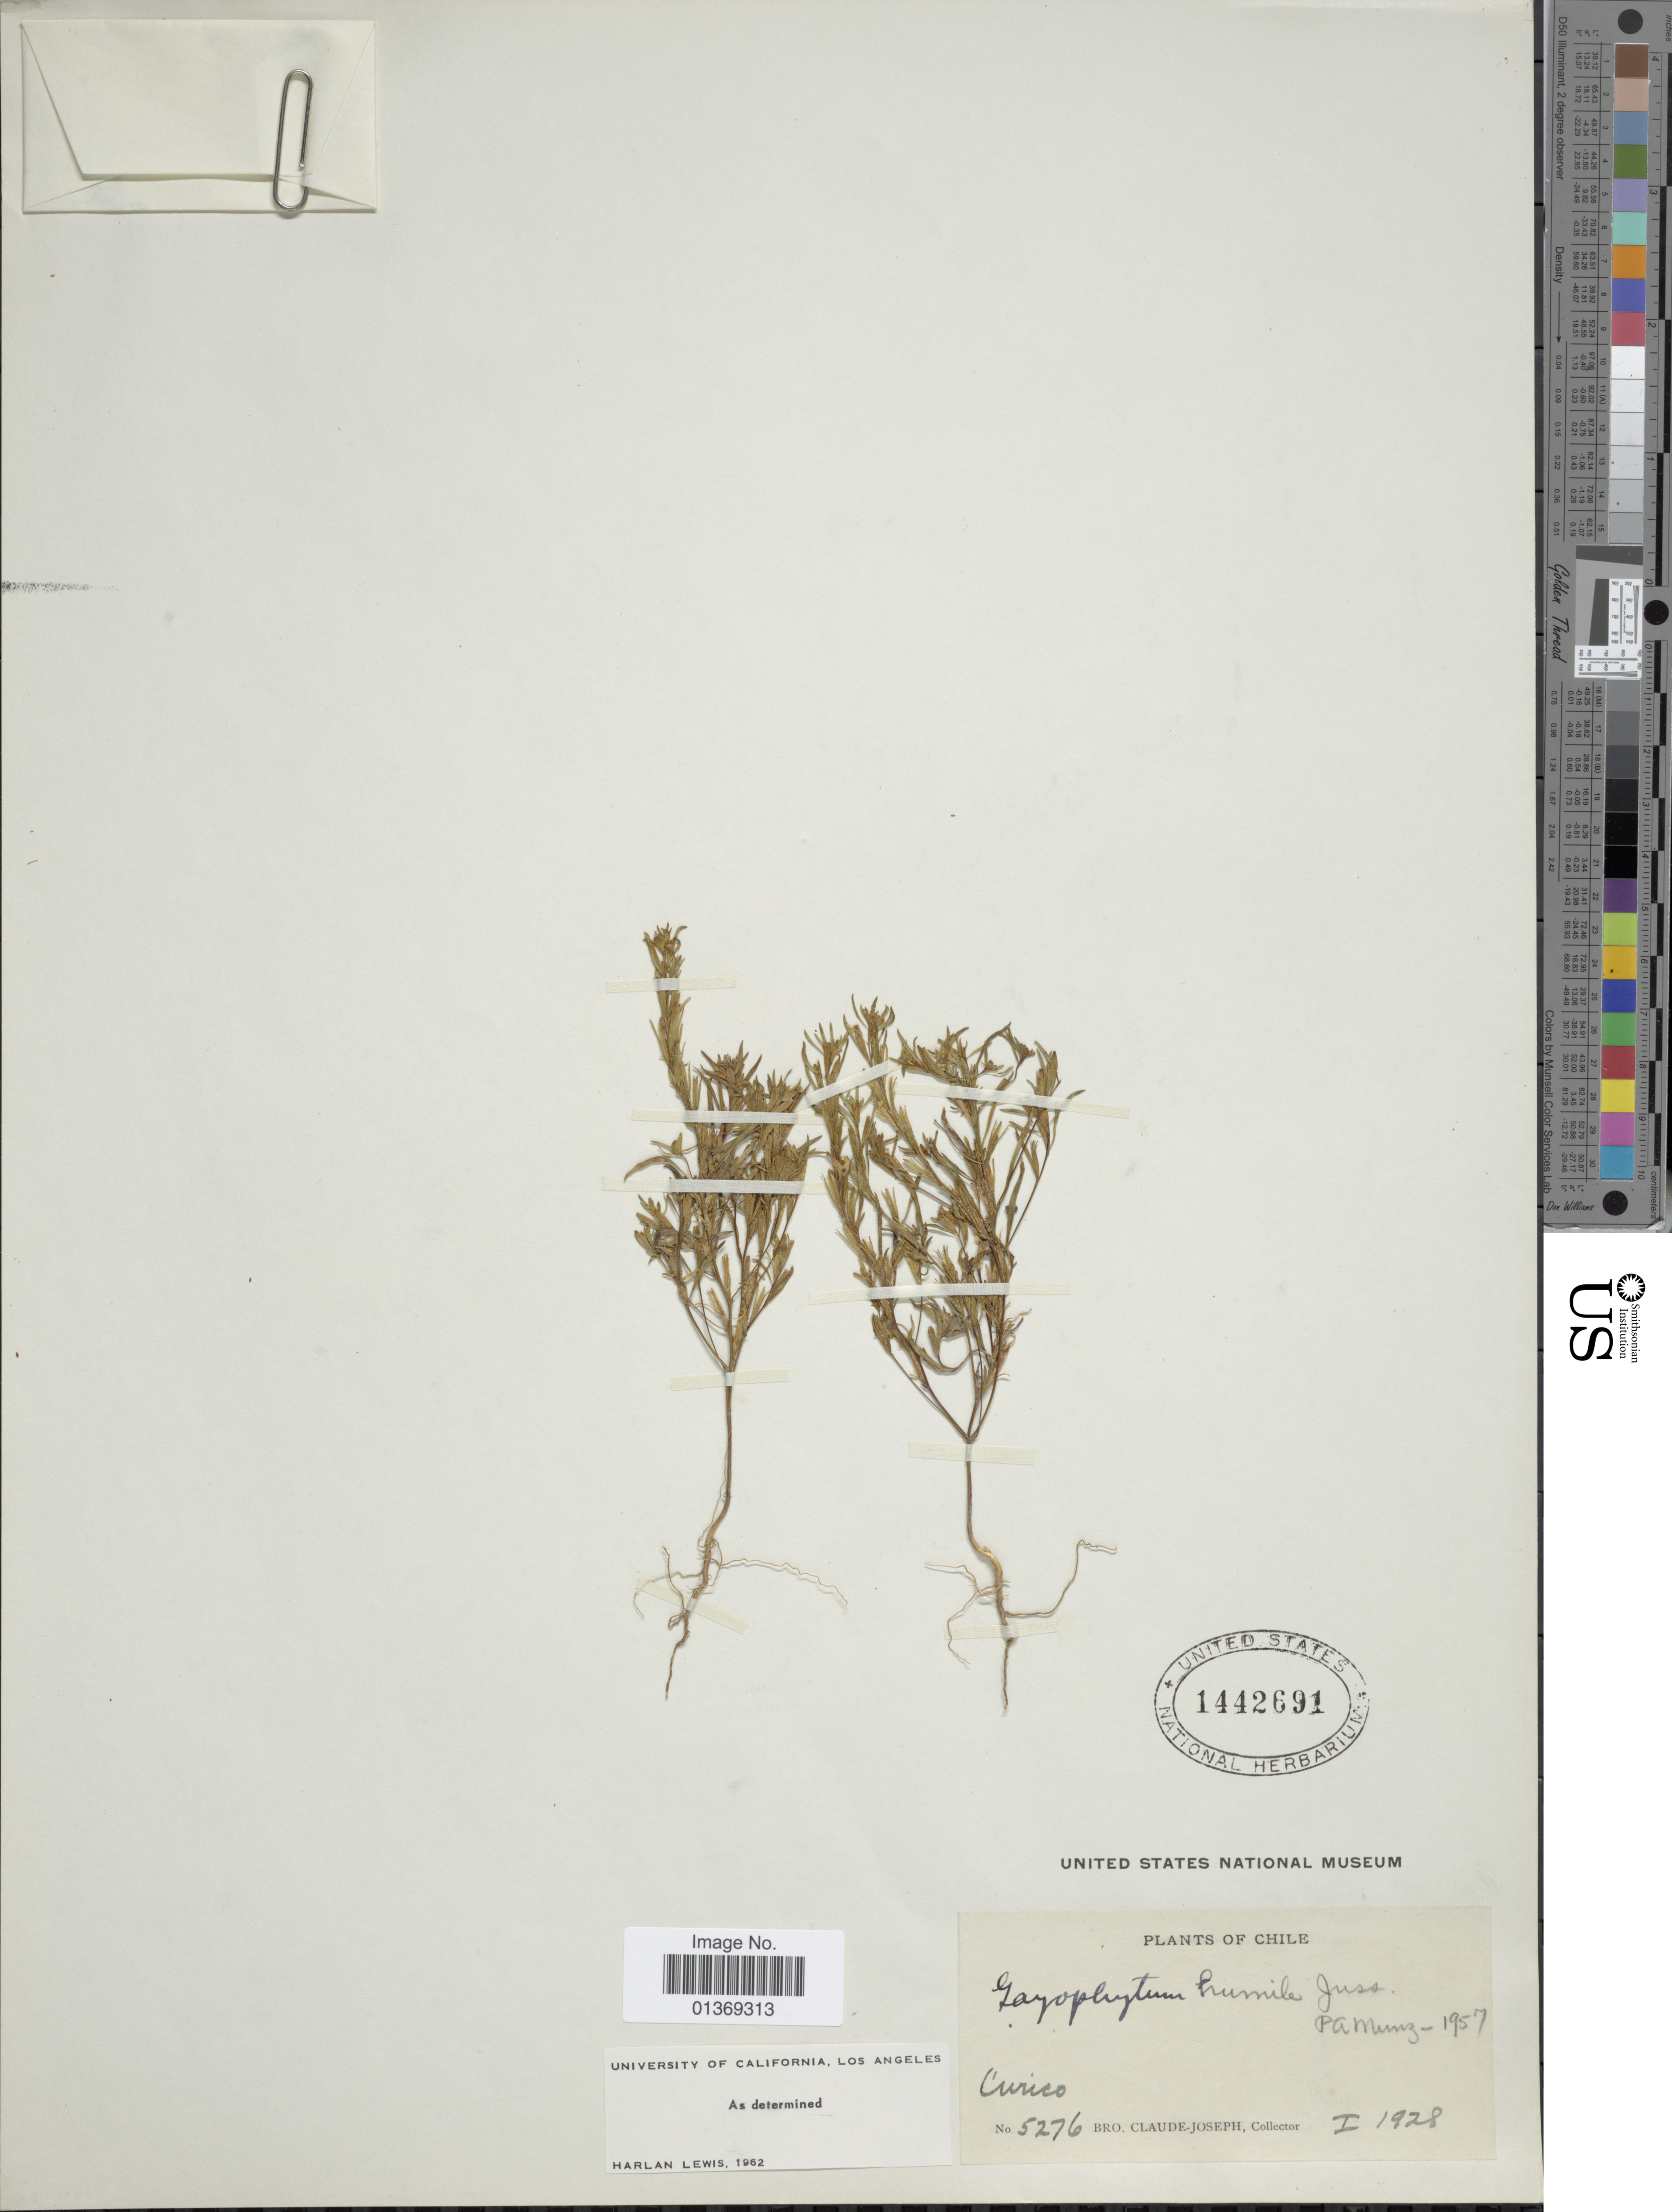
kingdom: Plantae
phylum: Tracheophyta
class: Magnoliopsida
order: Myrtales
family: Onagraceae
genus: Gayophytum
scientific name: Gayophytum humile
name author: A. Juss.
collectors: Bro. Claude-Joseph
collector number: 5276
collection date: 1928-01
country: Chile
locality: Curico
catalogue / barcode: US 1442691